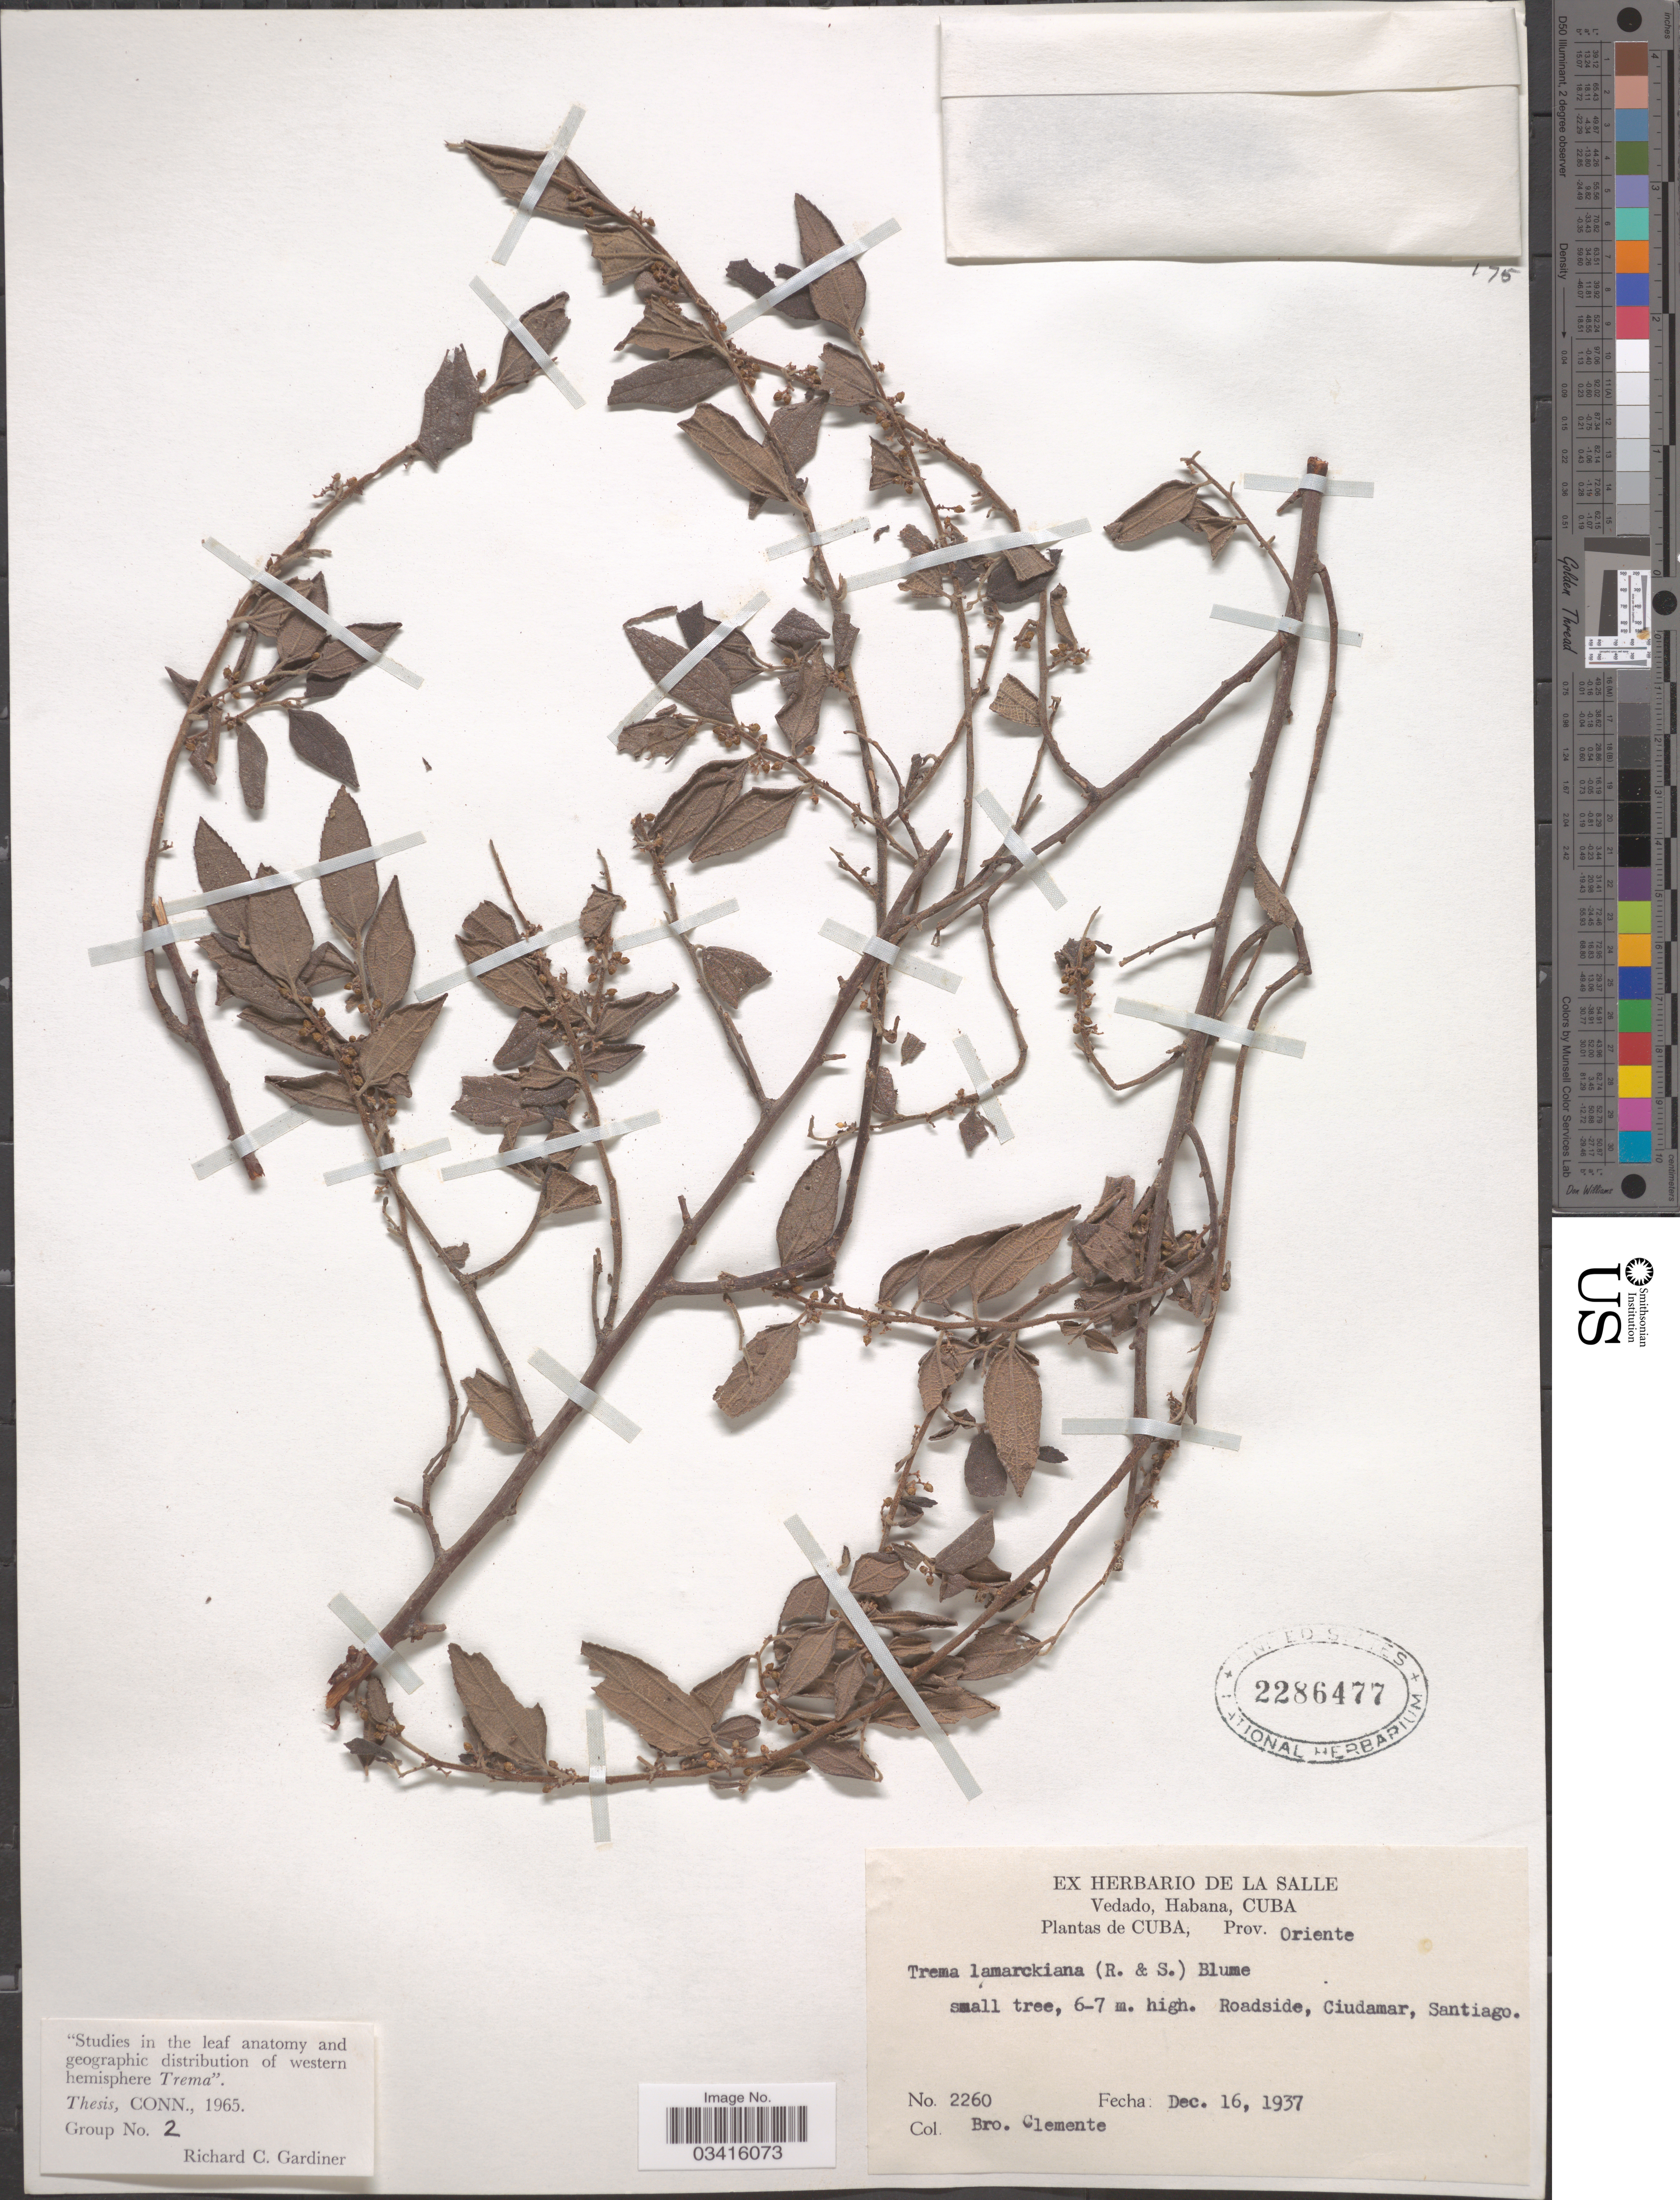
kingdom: Plantae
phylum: Tracheophyta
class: Magnoliopsida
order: Rosales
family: Cannabaceae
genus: Trema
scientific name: Trema lamarckianum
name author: (Schult.) Blume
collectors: Bro. Clemente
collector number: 2260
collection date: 1937-12-16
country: Cuba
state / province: Oriente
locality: Ciudamar, Santiago.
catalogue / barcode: US 2286477